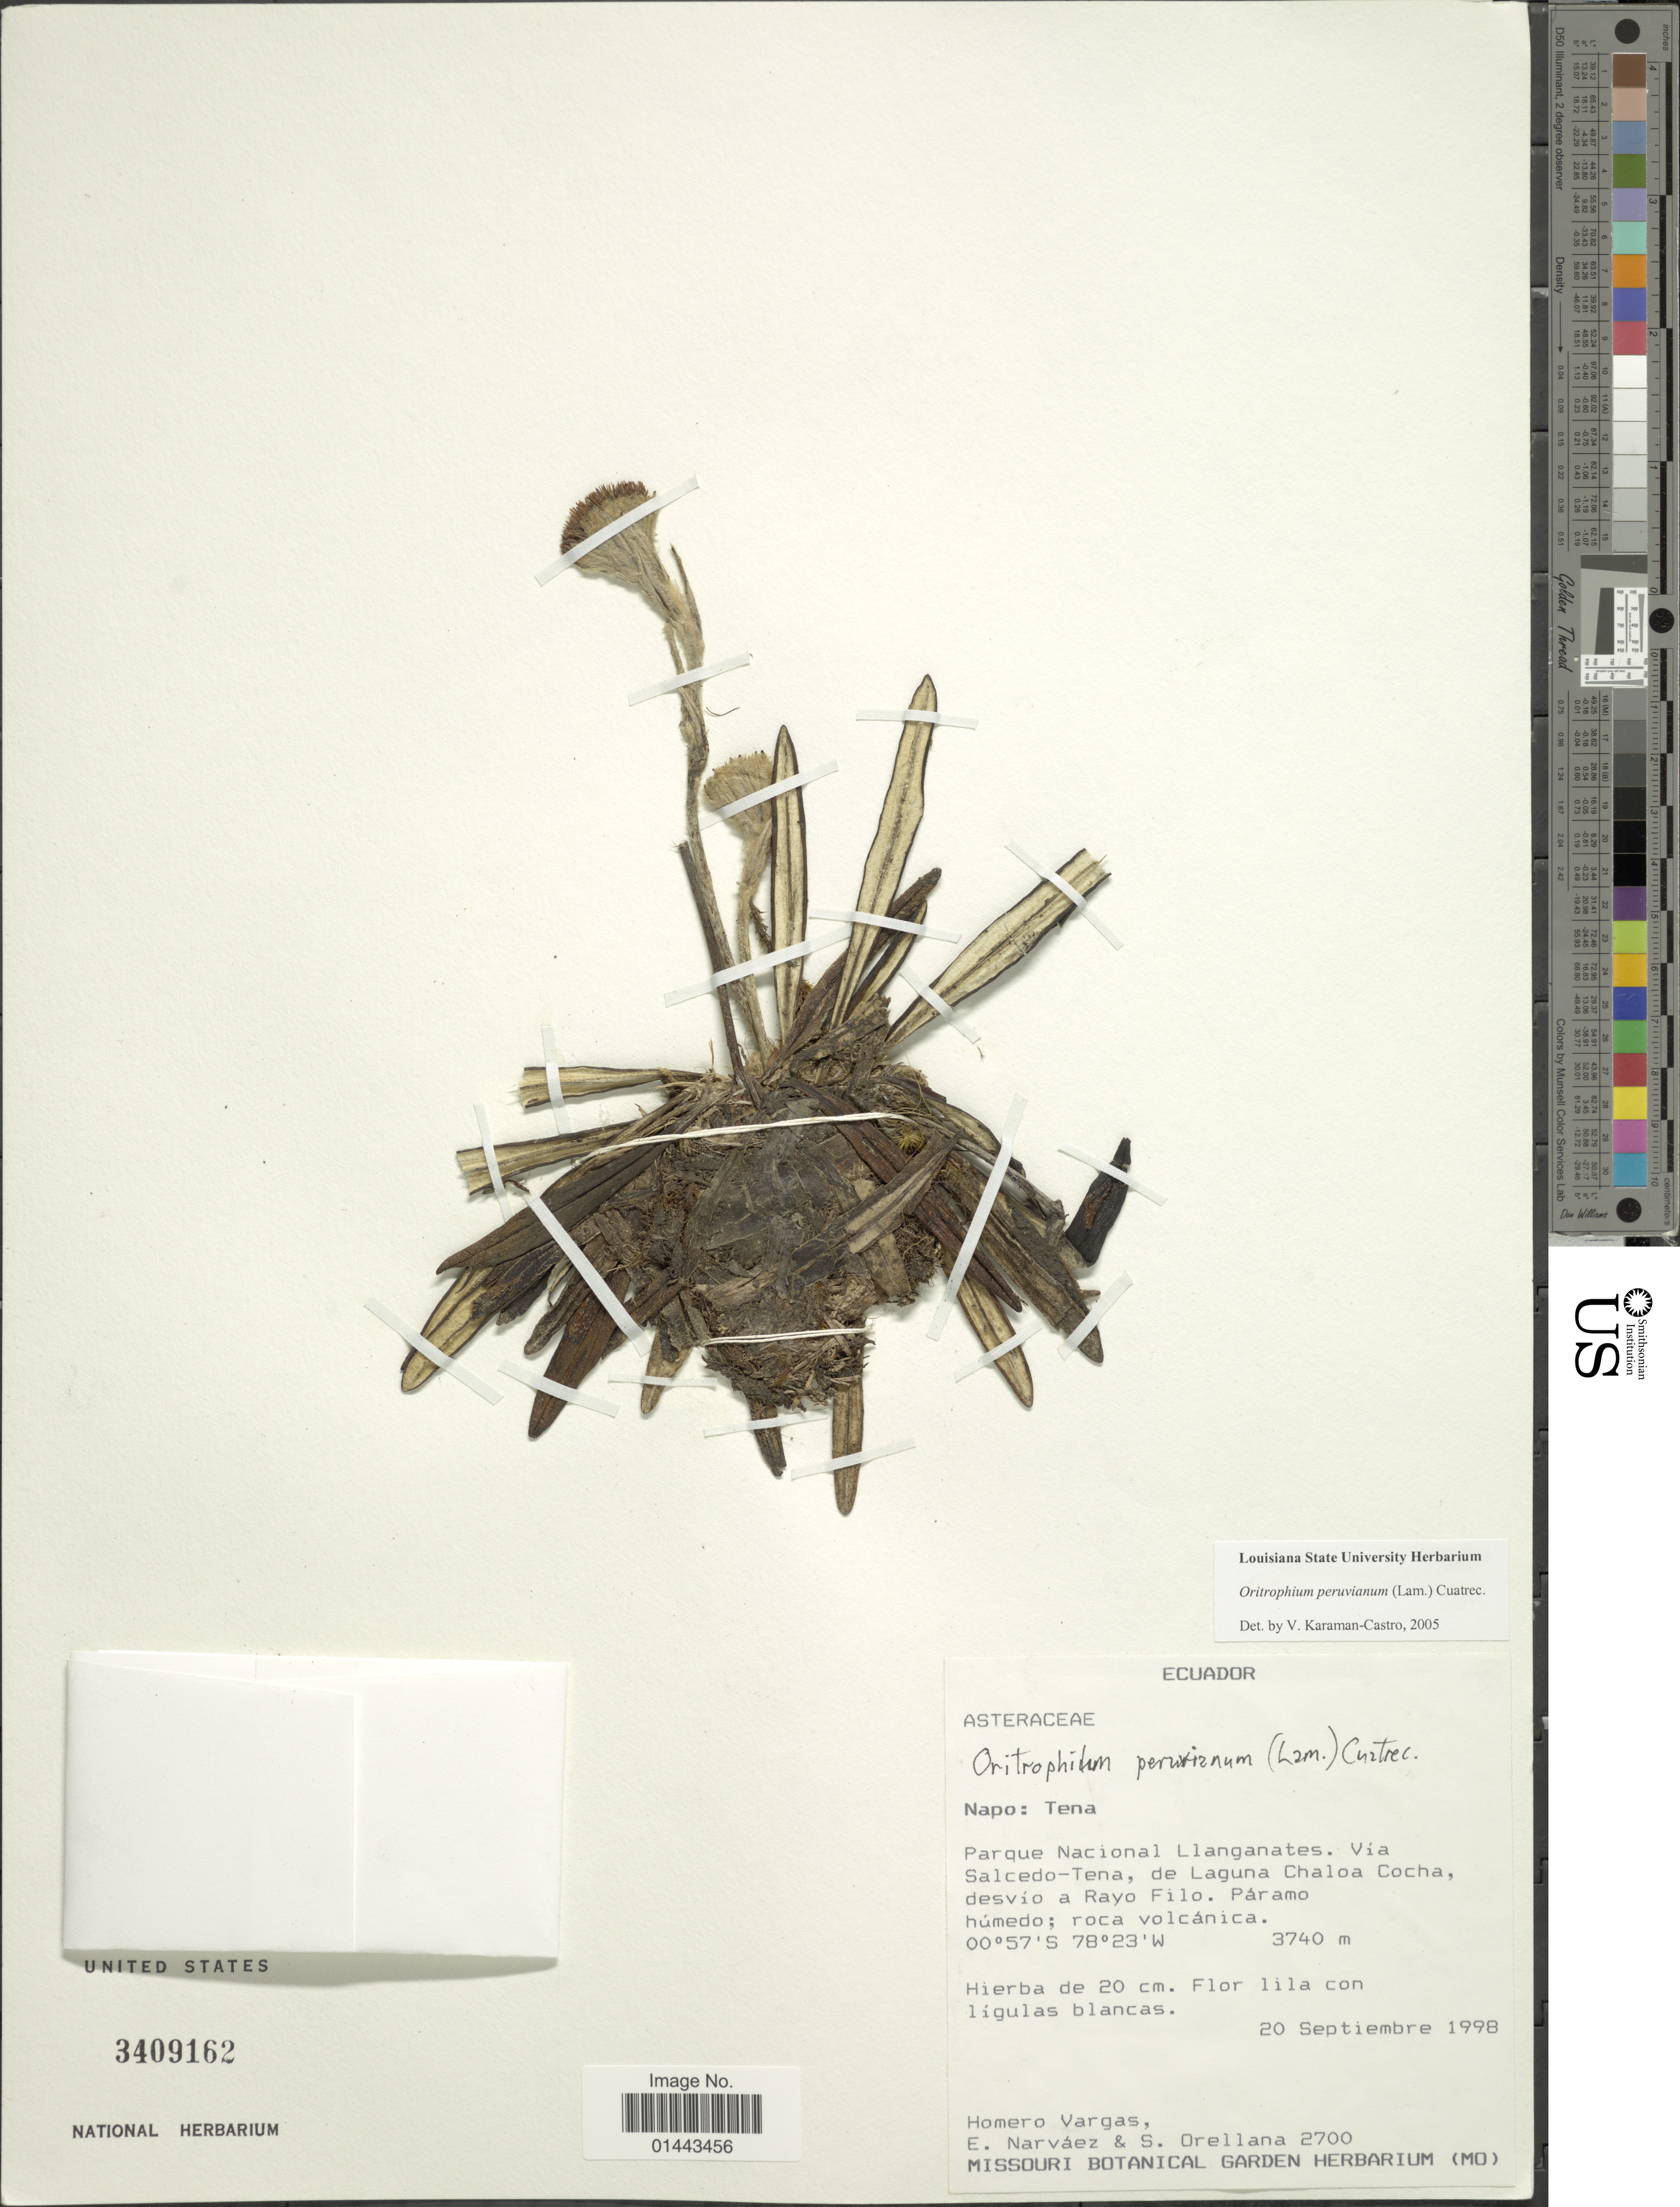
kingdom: Plantae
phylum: Tracheophyta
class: Magnoliopsida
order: Asterales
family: Asteraceae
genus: Oritrophium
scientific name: Oritrophium peruvianum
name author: (Lam.) Cuatrec.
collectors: E. Narváez & S. Orellana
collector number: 2700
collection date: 1998-09-20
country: Ecuador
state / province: Napo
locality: Tena, Parque Nacional Llanganates, Via Salcedo-Tena, de Lgauna Chaloa Cocha, desvio a Rayo Filo.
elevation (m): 3740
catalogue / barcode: US 3409162